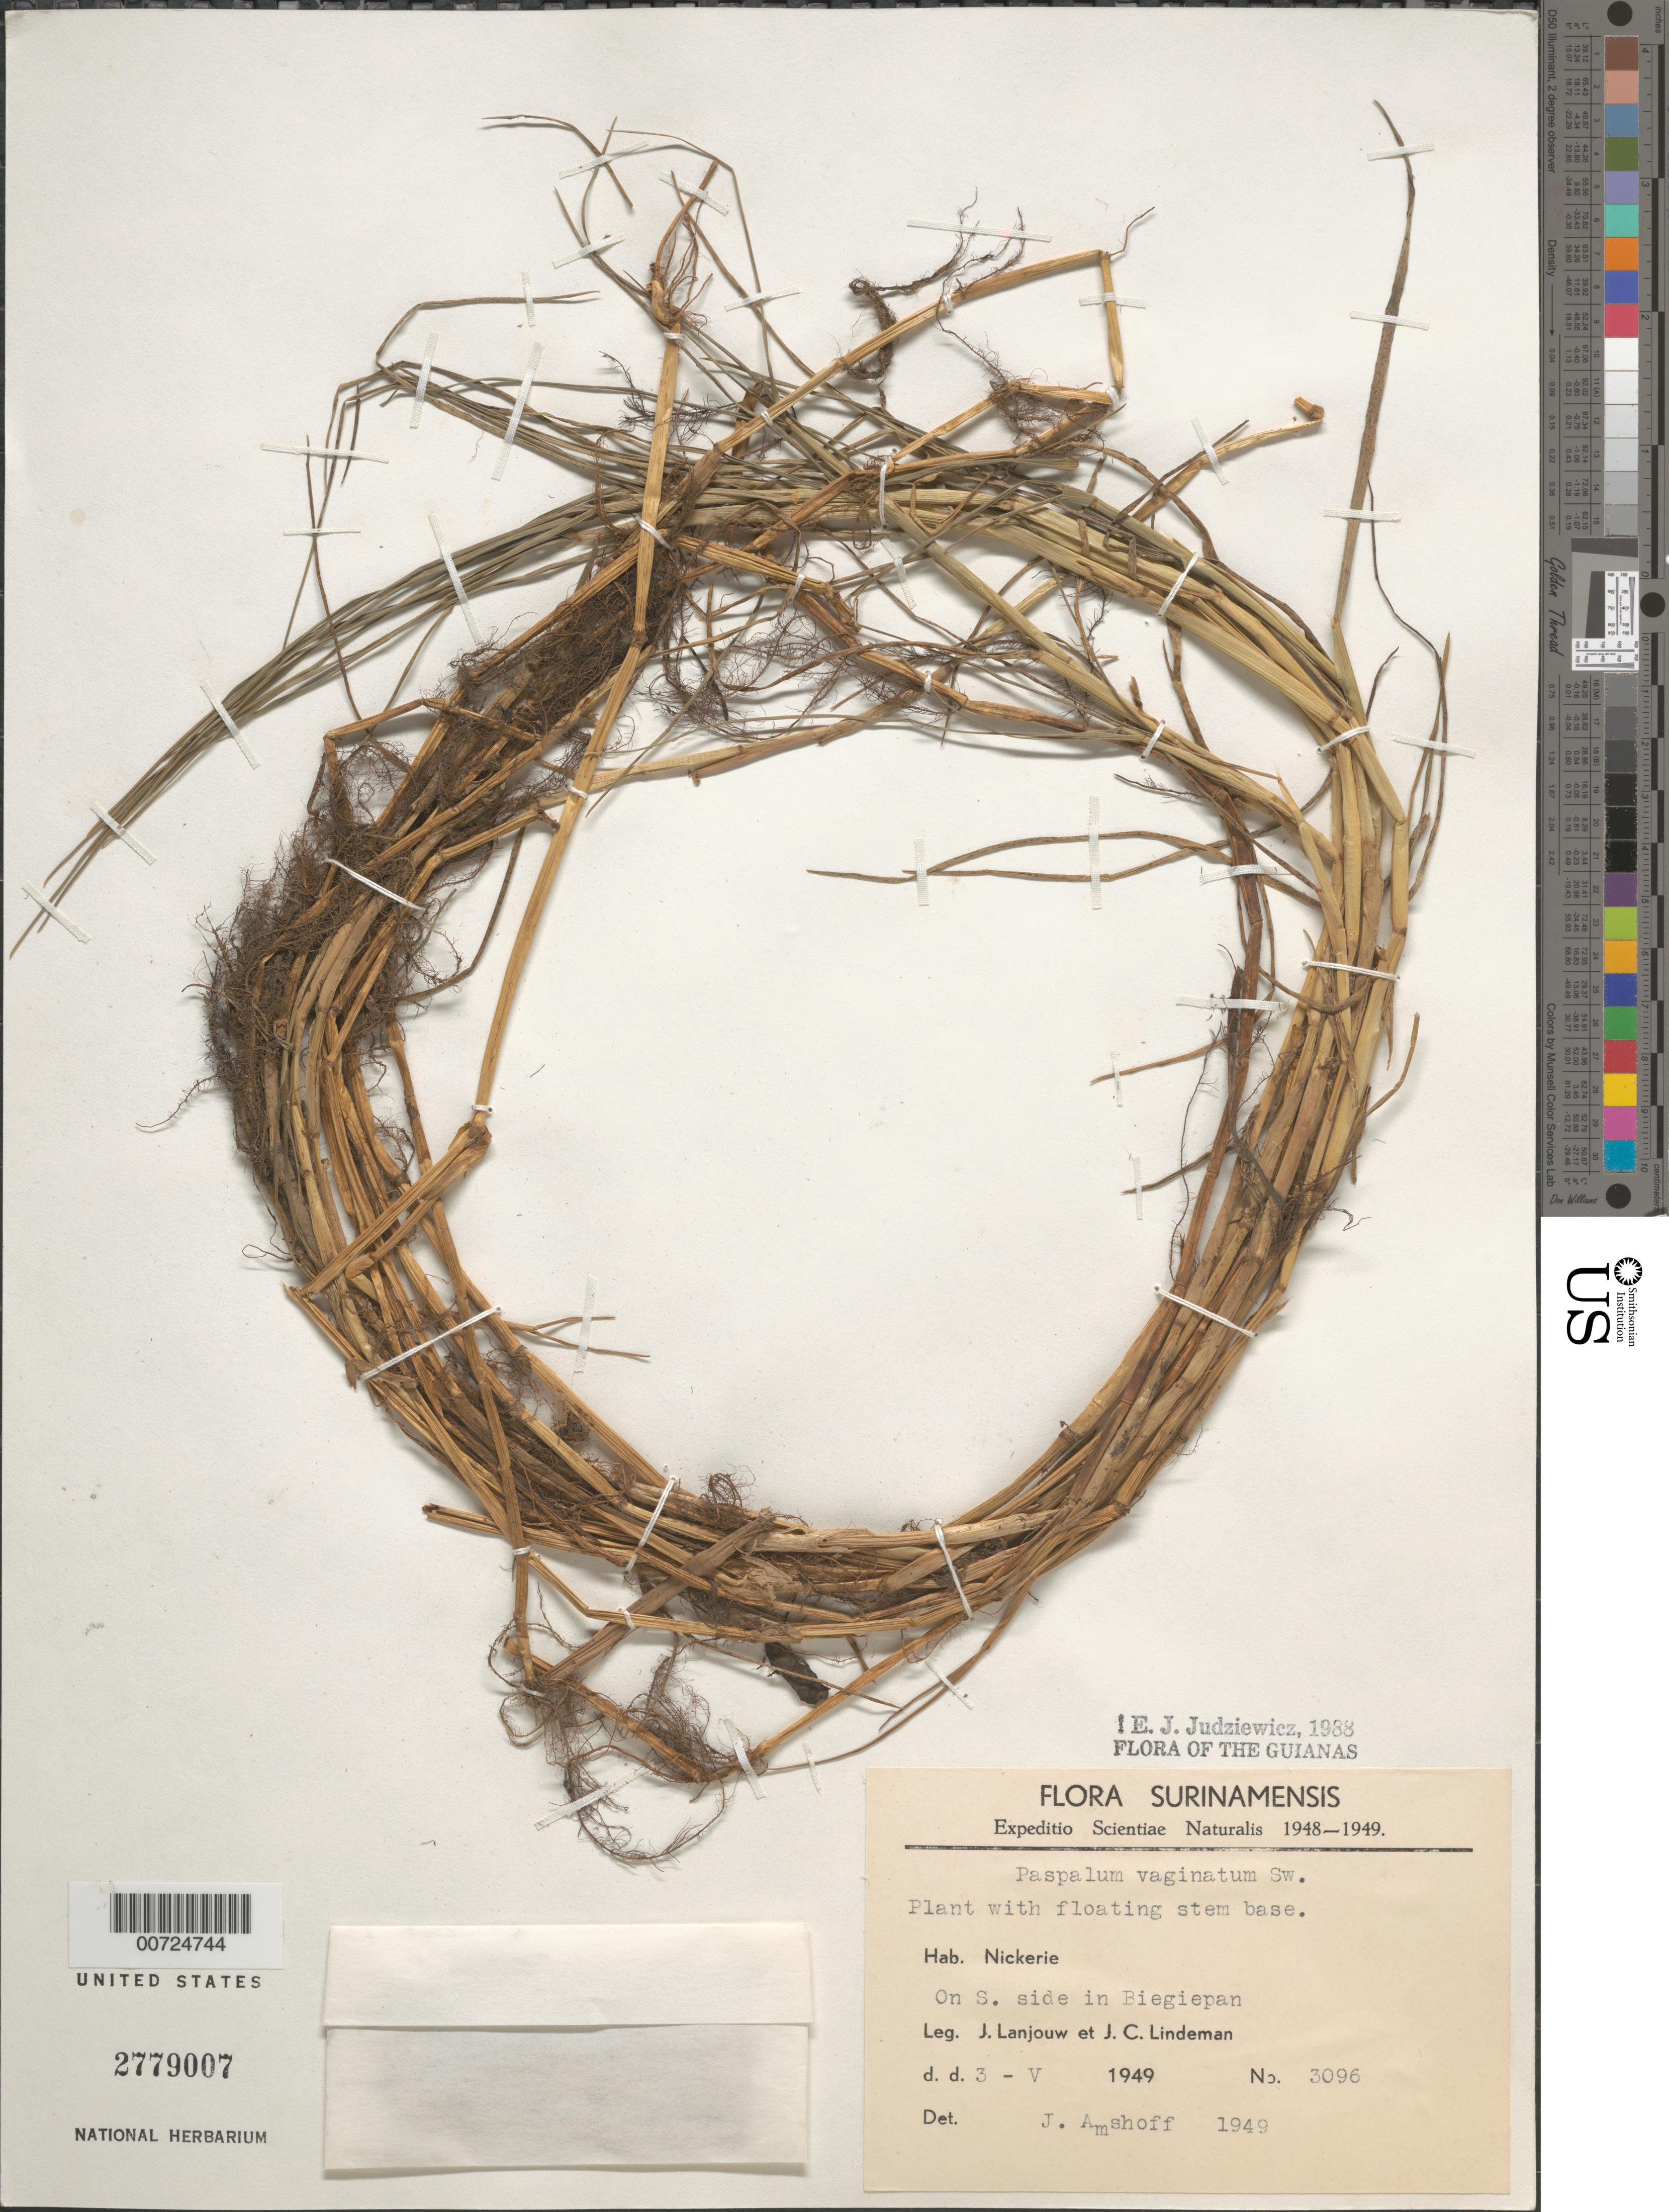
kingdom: Plantae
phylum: Tracheophyta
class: Liliopsida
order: Poales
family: Poaceae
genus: Paspalum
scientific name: Paspalum vaginatum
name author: Sw.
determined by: Amshoff, G. J. H.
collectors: J. Lanjouw & J. C. Lindeman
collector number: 3096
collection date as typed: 3-May-49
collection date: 1949-05-03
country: Suriname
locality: Nickerie, on S side in Bigiepan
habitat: Floating stem base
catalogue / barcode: US 2779007